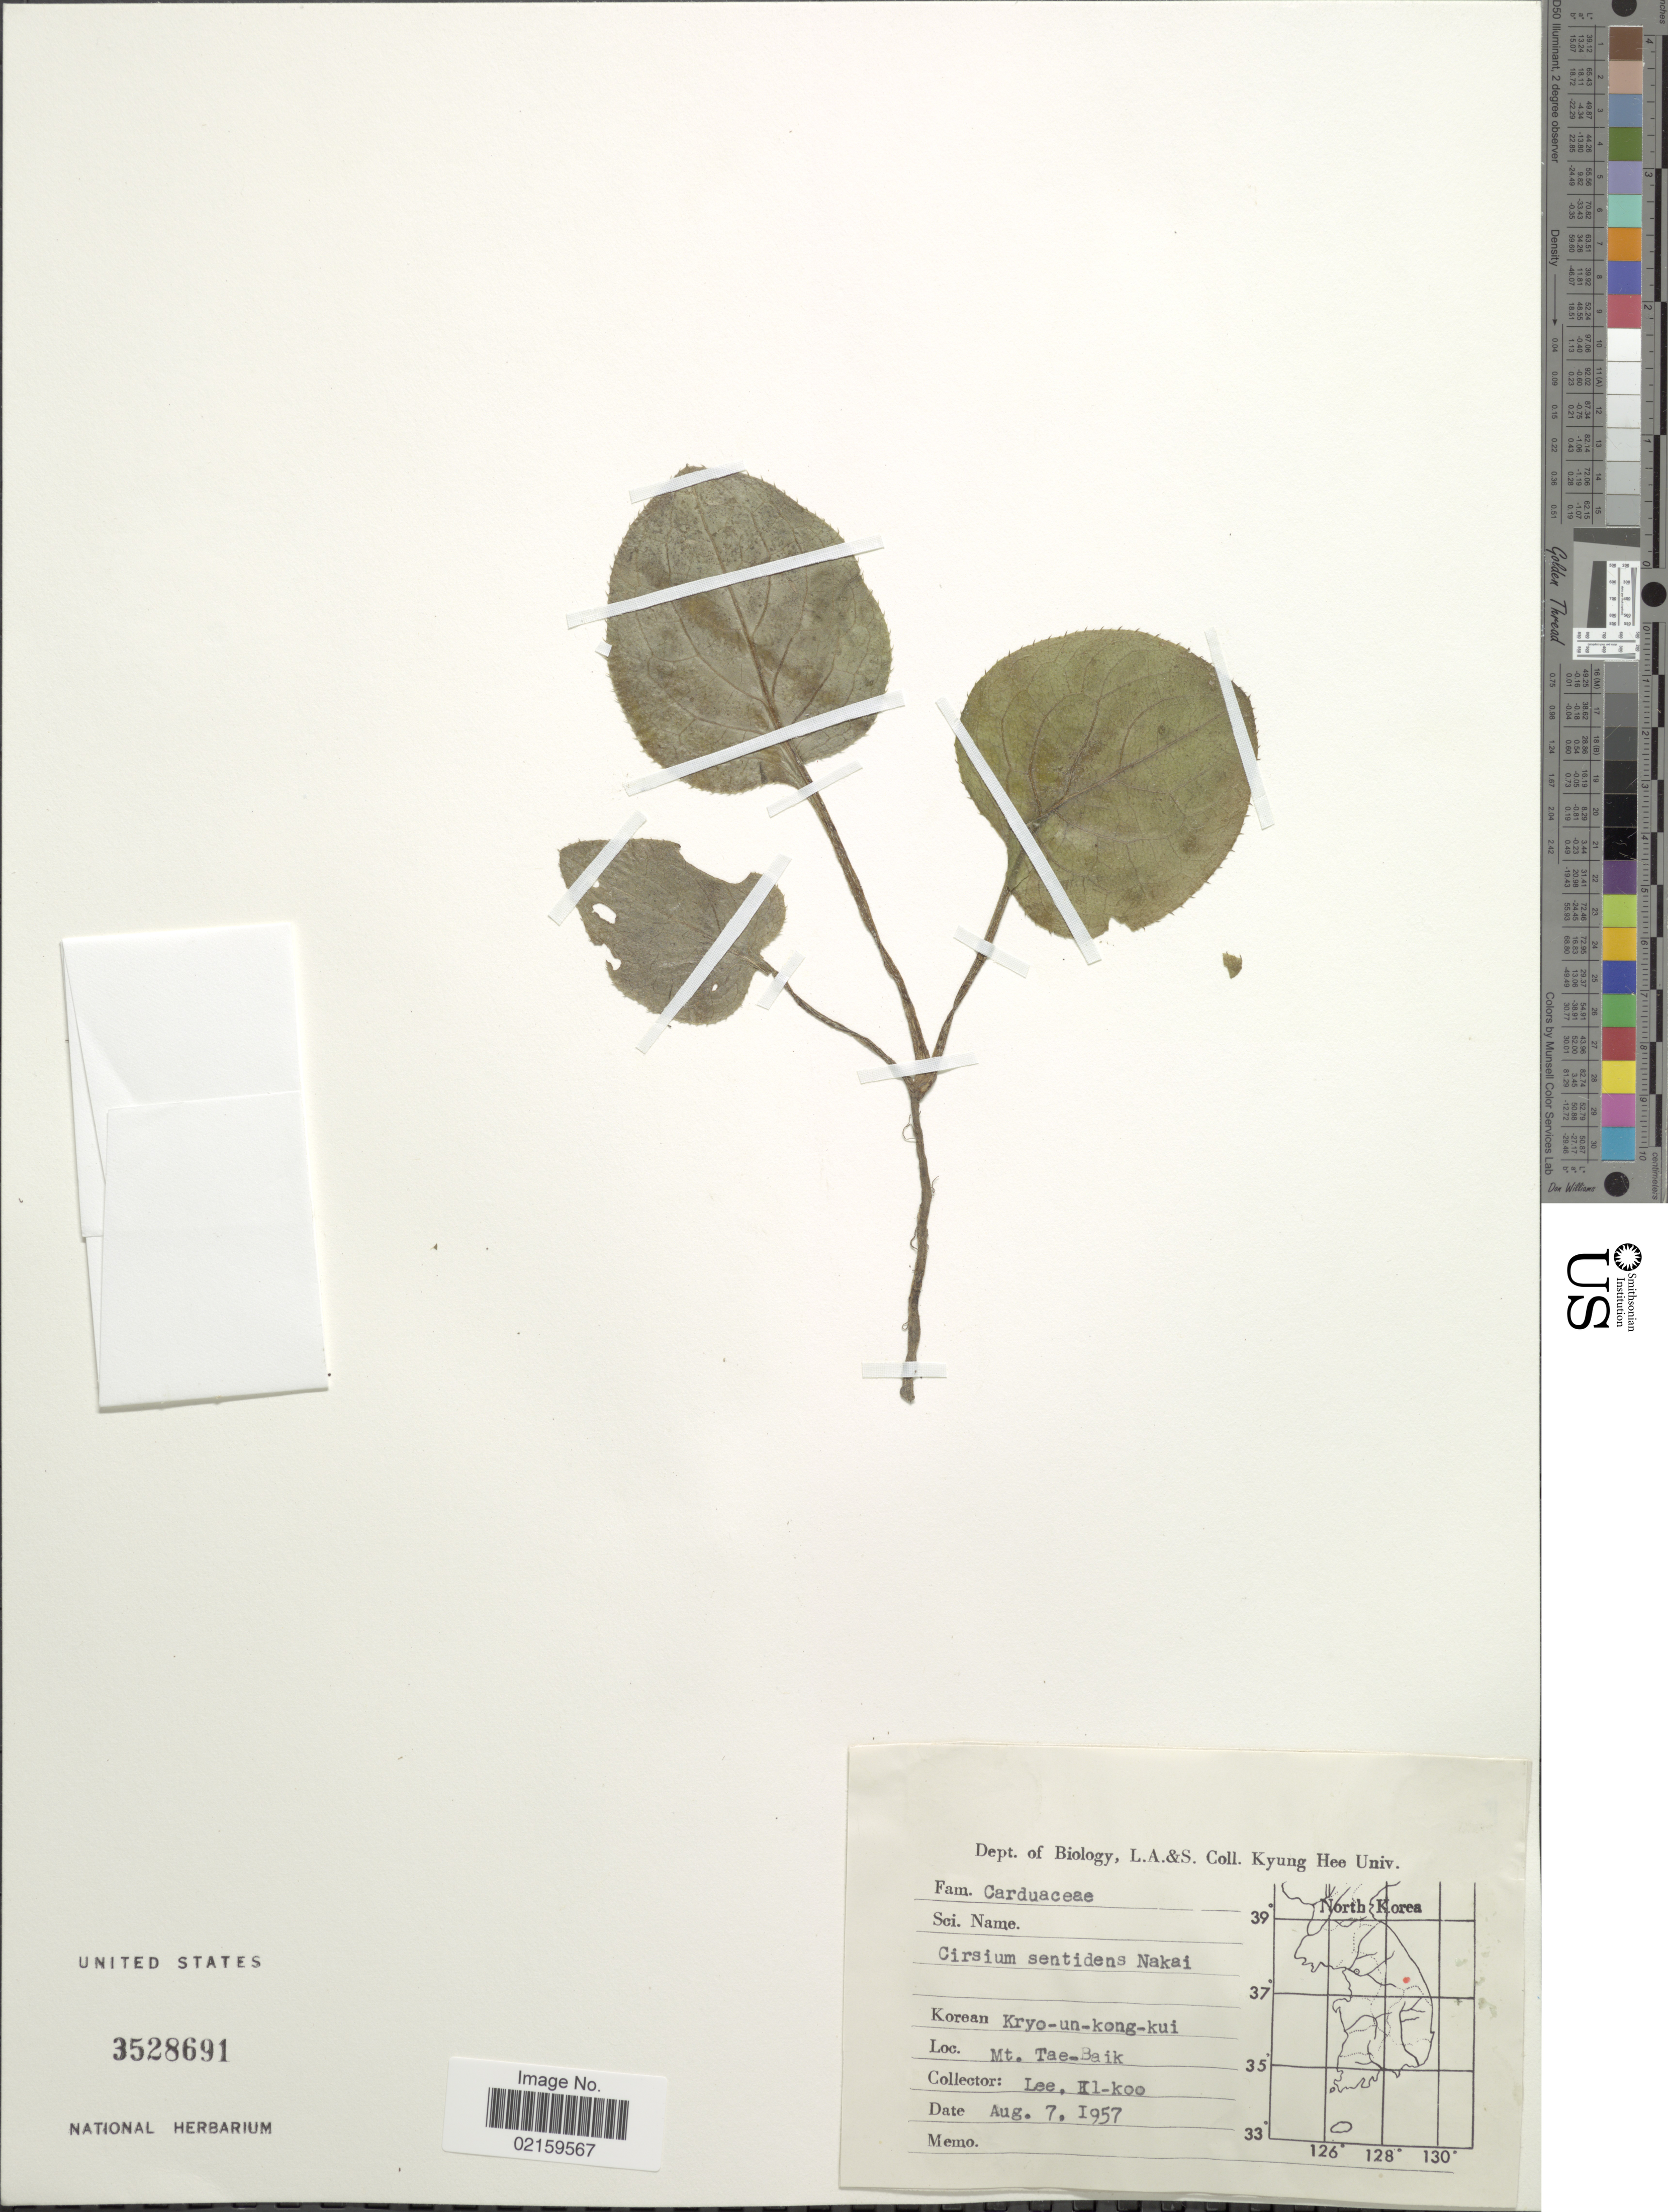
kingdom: Plantae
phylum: Tracheophyta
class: Magnoliopsida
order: Asterales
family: Asteraceae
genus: Cirsium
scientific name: Cirsium sentidens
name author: Nakai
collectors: Il-Ko Lee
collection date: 1957-08-07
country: South Korea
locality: Mt. Tae-Baik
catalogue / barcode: US 3528691